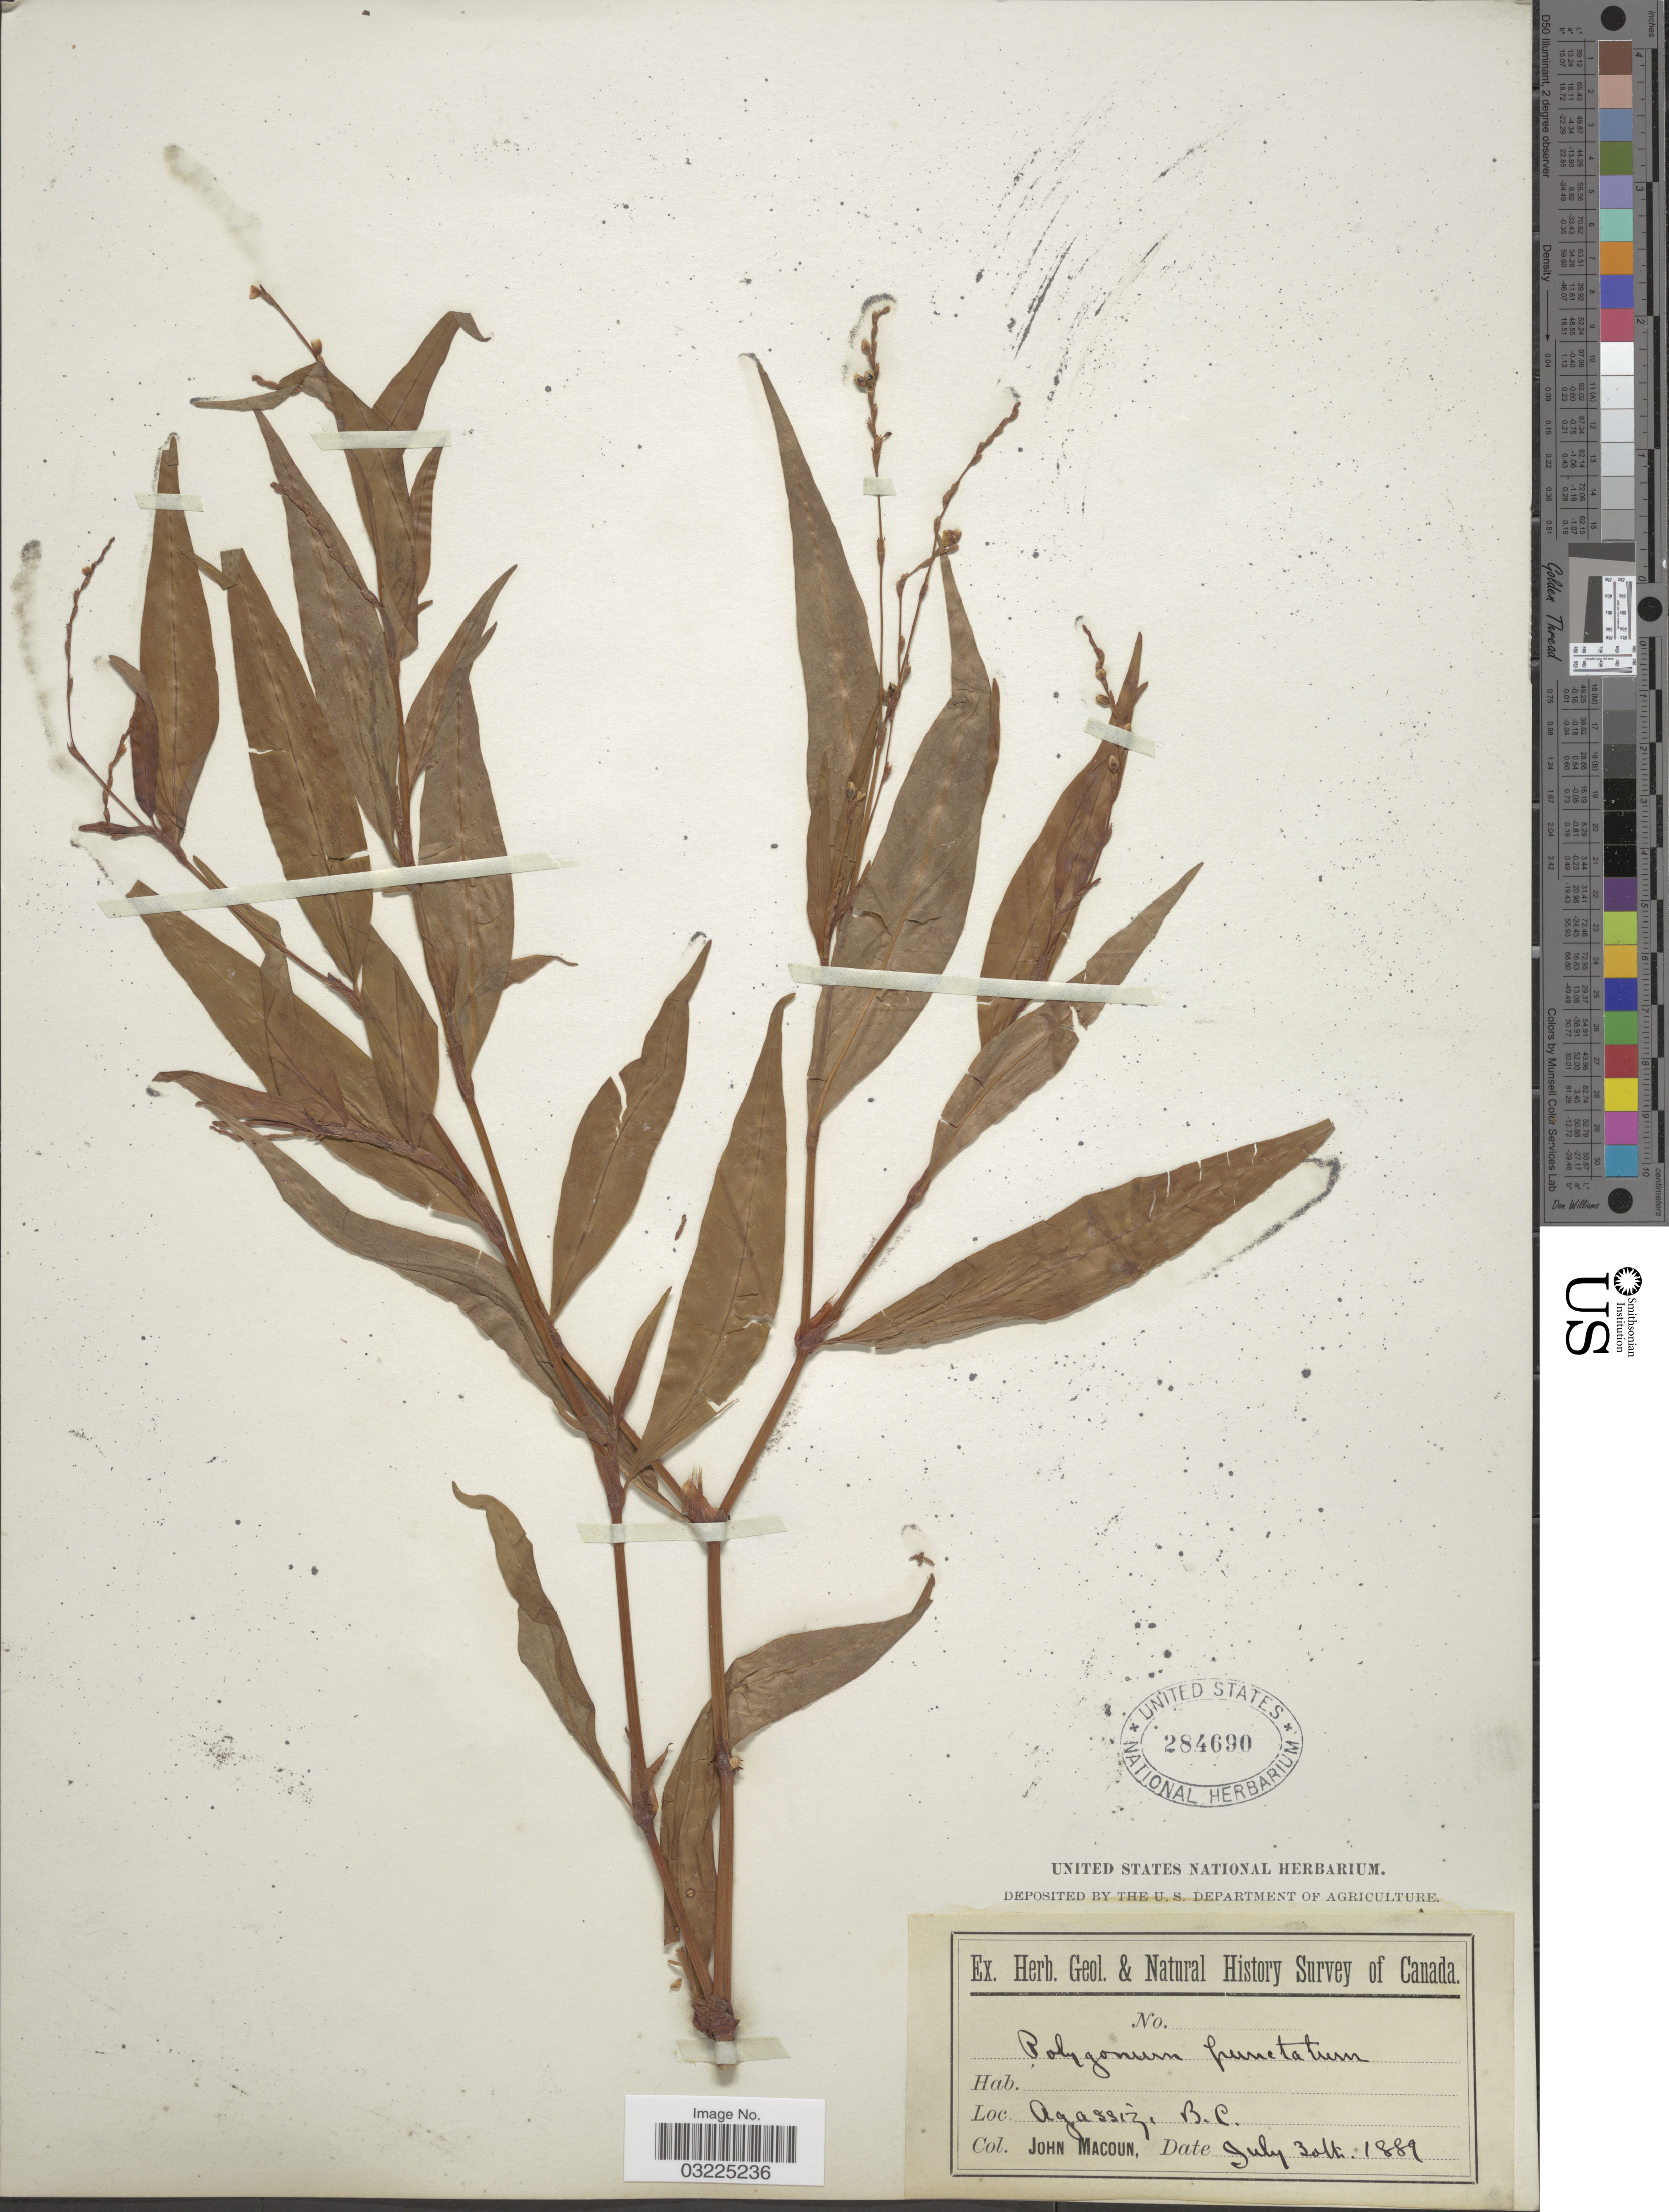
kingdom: Plantae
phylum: Tracheophyta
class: Magnoliopsida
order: Caryophyllales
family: Polygonaceae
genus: Persicaria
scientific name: Persicaria punctata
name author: (Elliott) Small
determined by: Atha, D. E.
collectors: J. Macoun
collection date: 1889-07-30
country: Canada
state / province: British Columbia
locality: Agassiz, B.C.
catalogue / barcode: US 284690